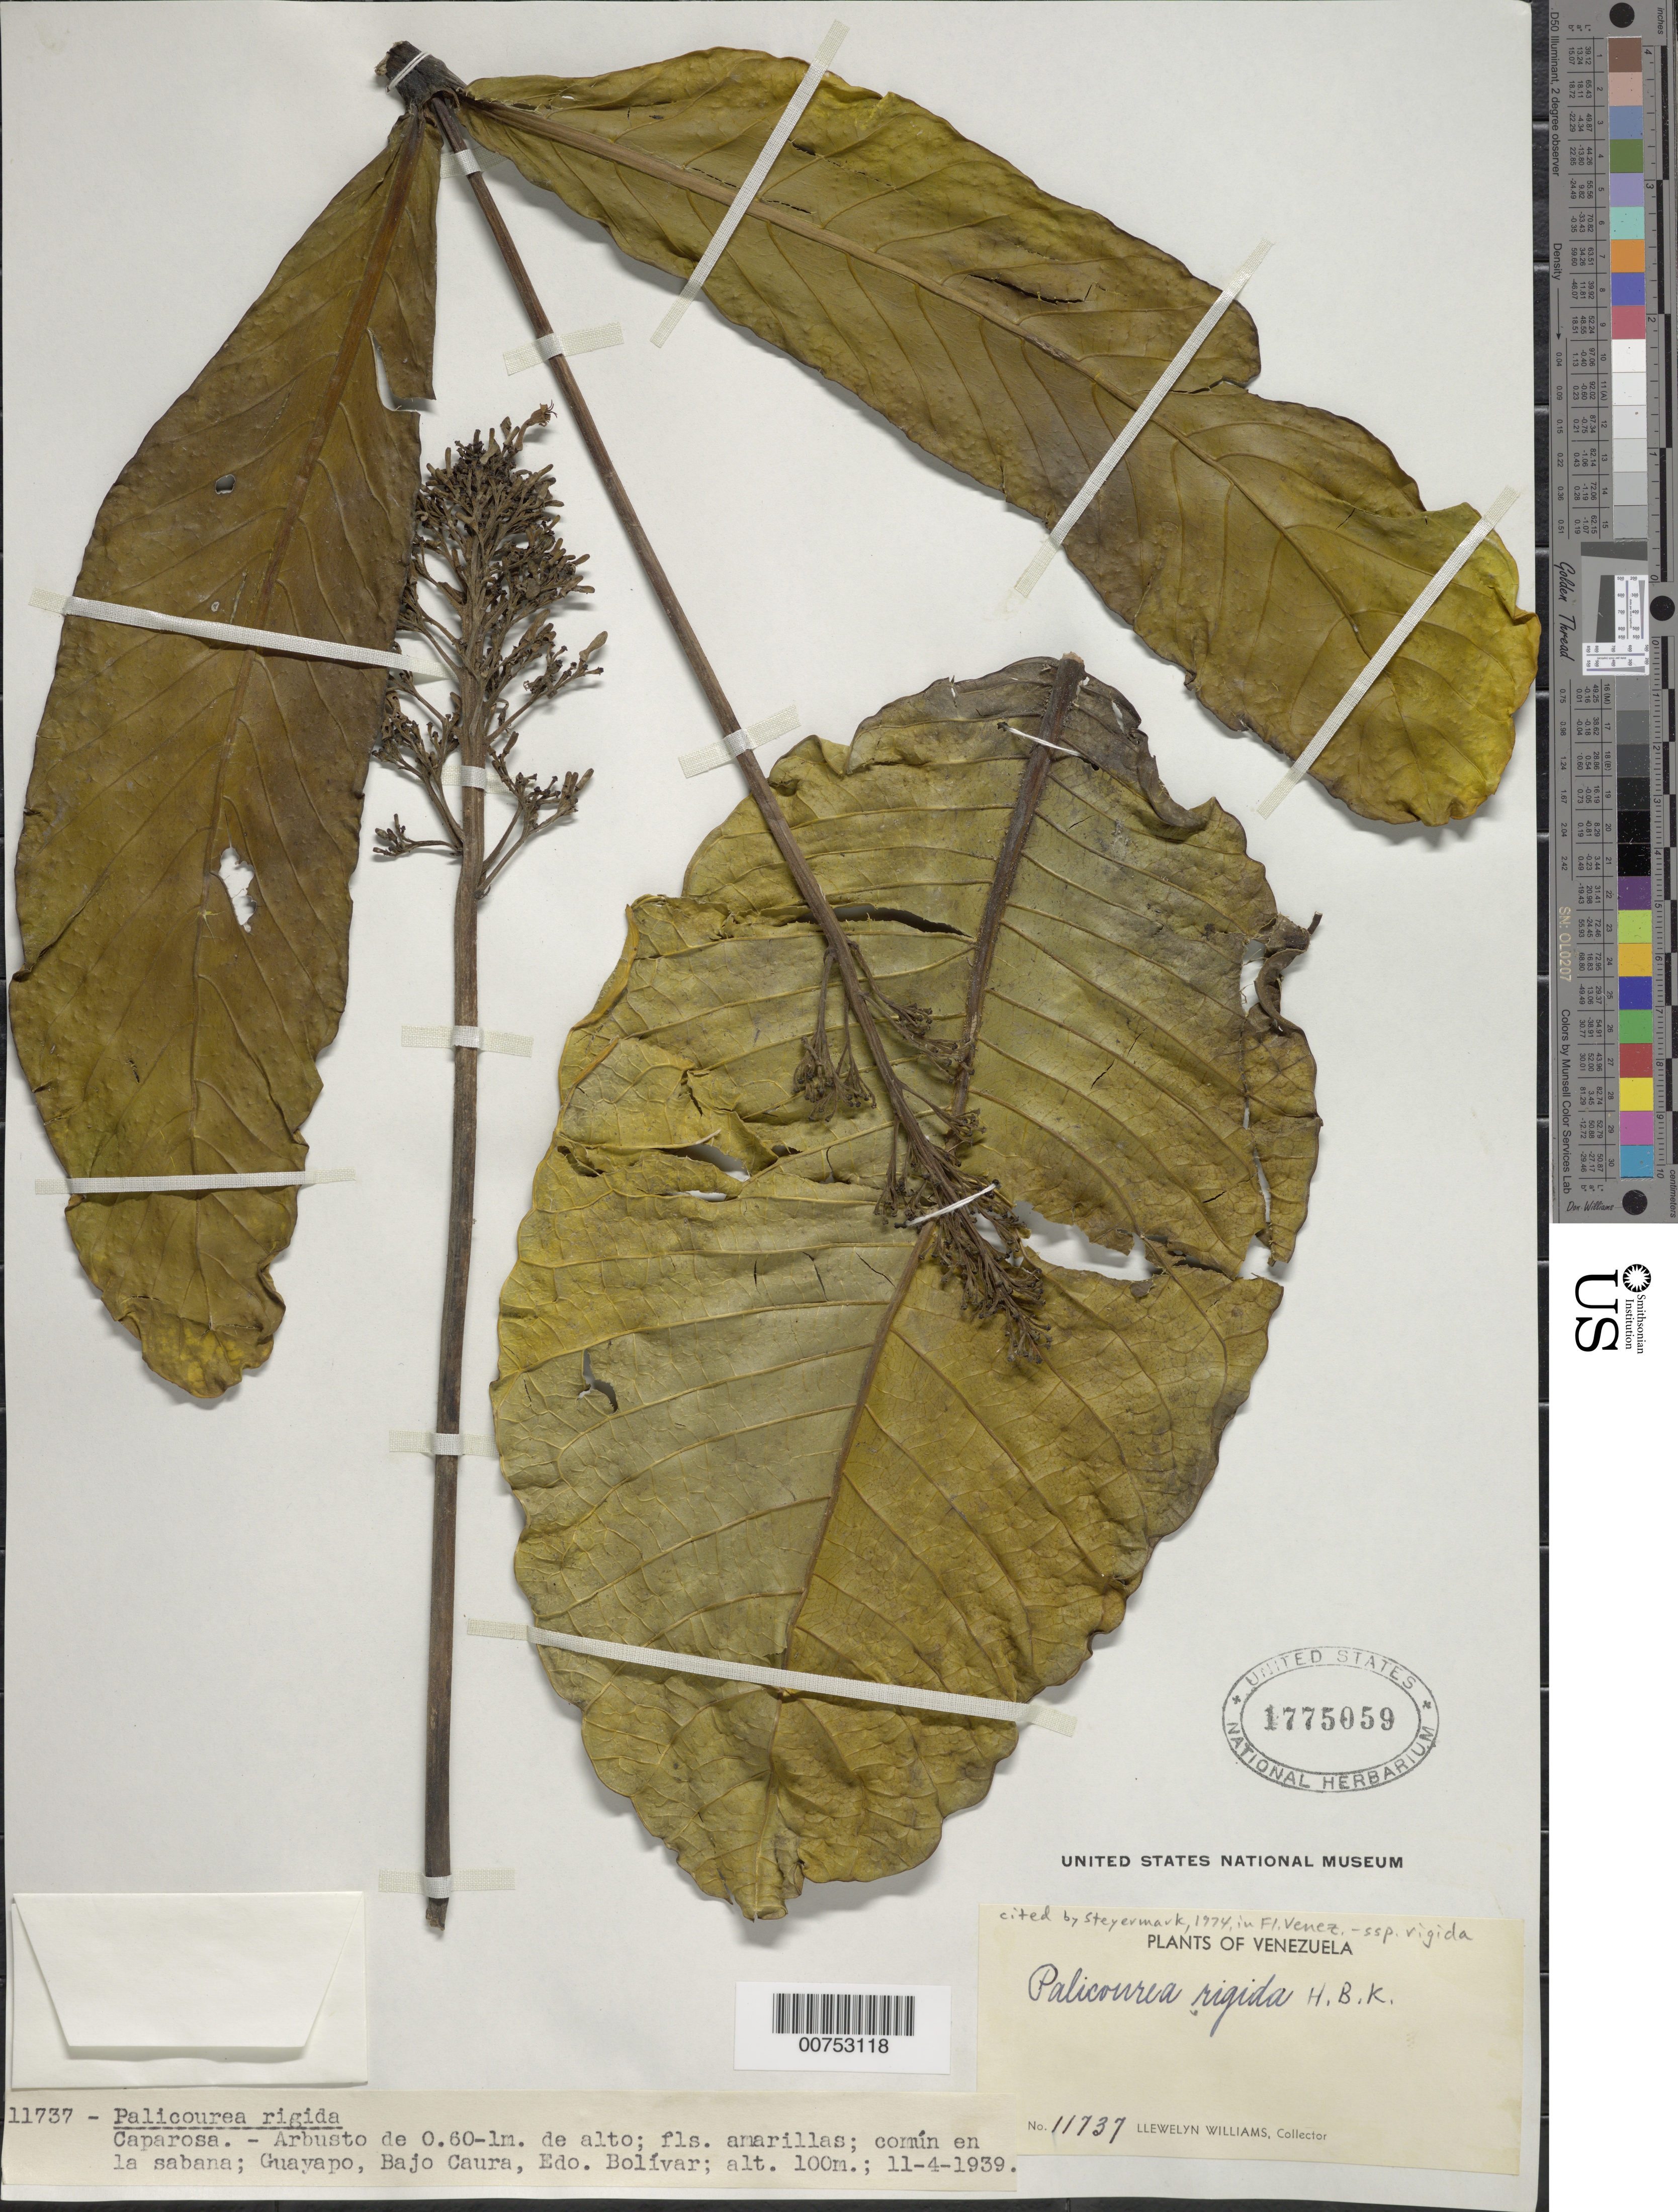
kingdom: Plantae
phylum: Tracheophyta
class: Magnoliopsida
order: Gentianales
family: Rubiaceae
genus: Palicourea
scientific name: Palicourea rigida subsp. rigida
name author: Steyerm.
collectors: Ll. Williams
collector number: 11737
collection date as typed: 11-Apr-39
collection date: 1939-04-11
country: Venezuela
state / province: Bolívar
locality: Guayapo, Bajo Caura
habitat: Sabana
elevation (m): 100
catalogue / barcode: US 1775059